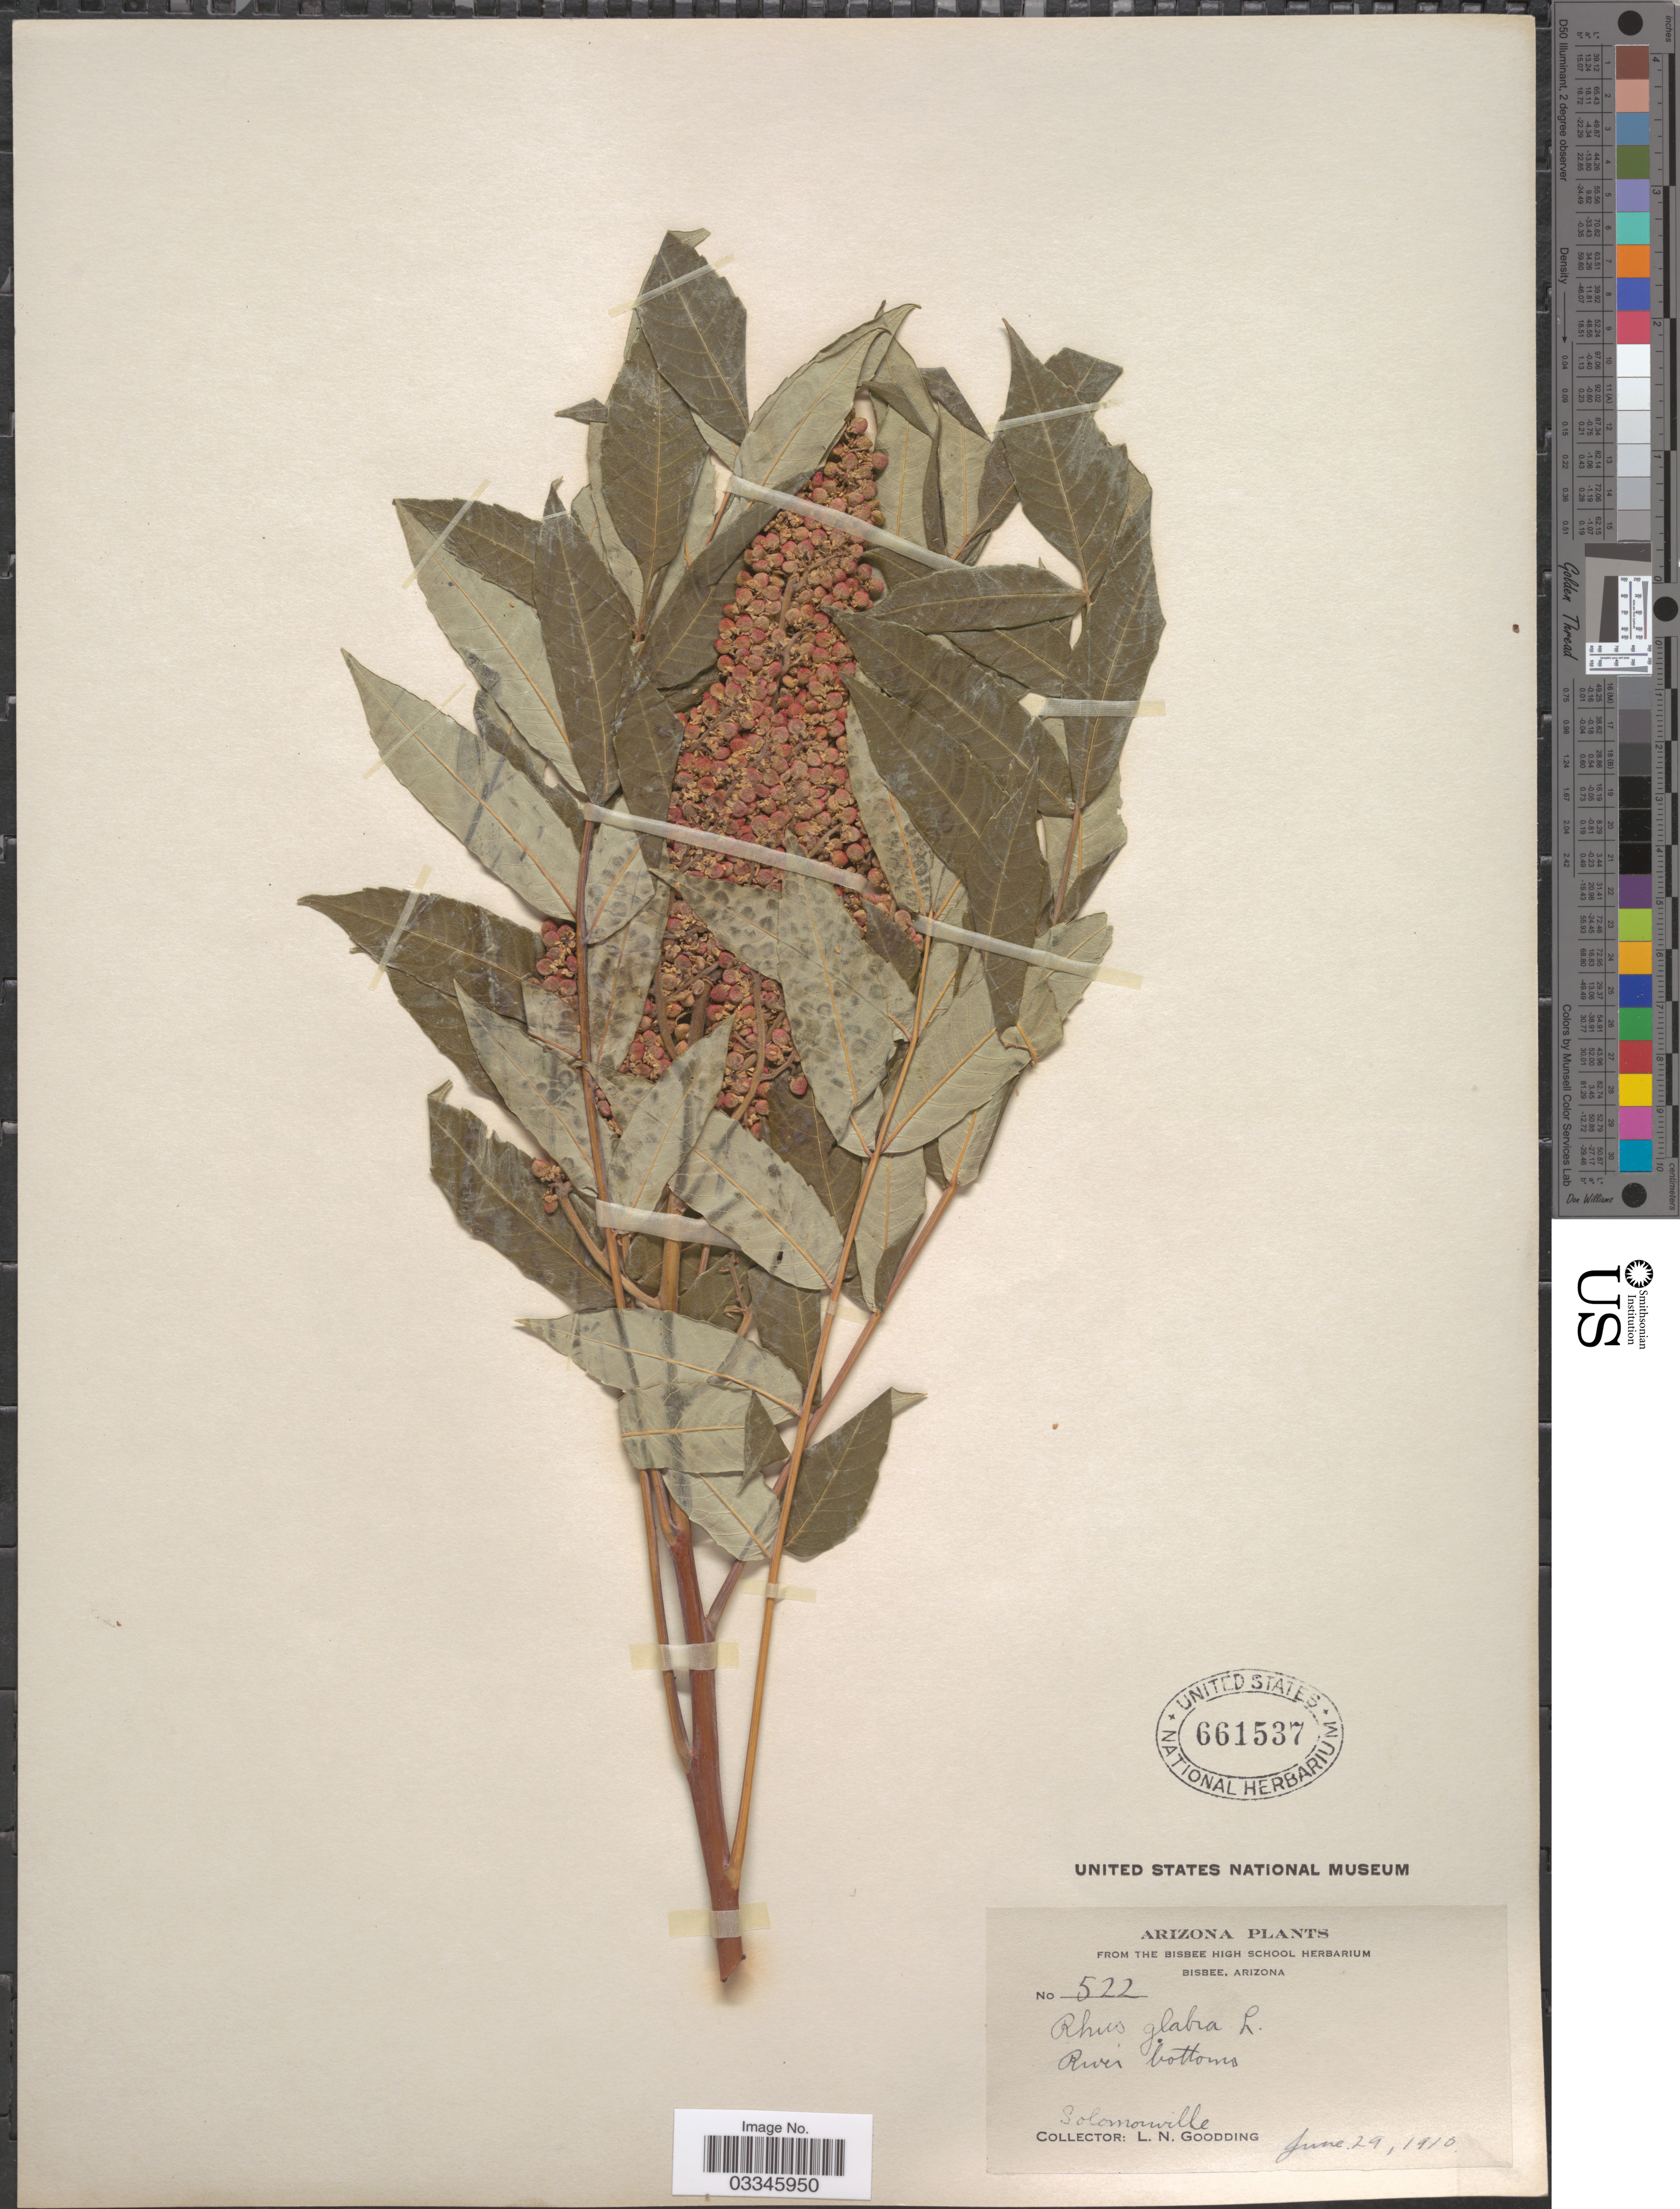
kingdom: Plantae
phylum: Tracheophyta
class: Magnoliopsida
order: Sapindales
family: Anacardiaceae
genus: Rhus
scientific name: Rhus glabra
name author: L.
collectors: L. N. Goodding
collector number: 522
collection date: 1913-06-29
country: United States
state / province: Arizona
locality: Solomonville.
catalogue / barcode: US 661537